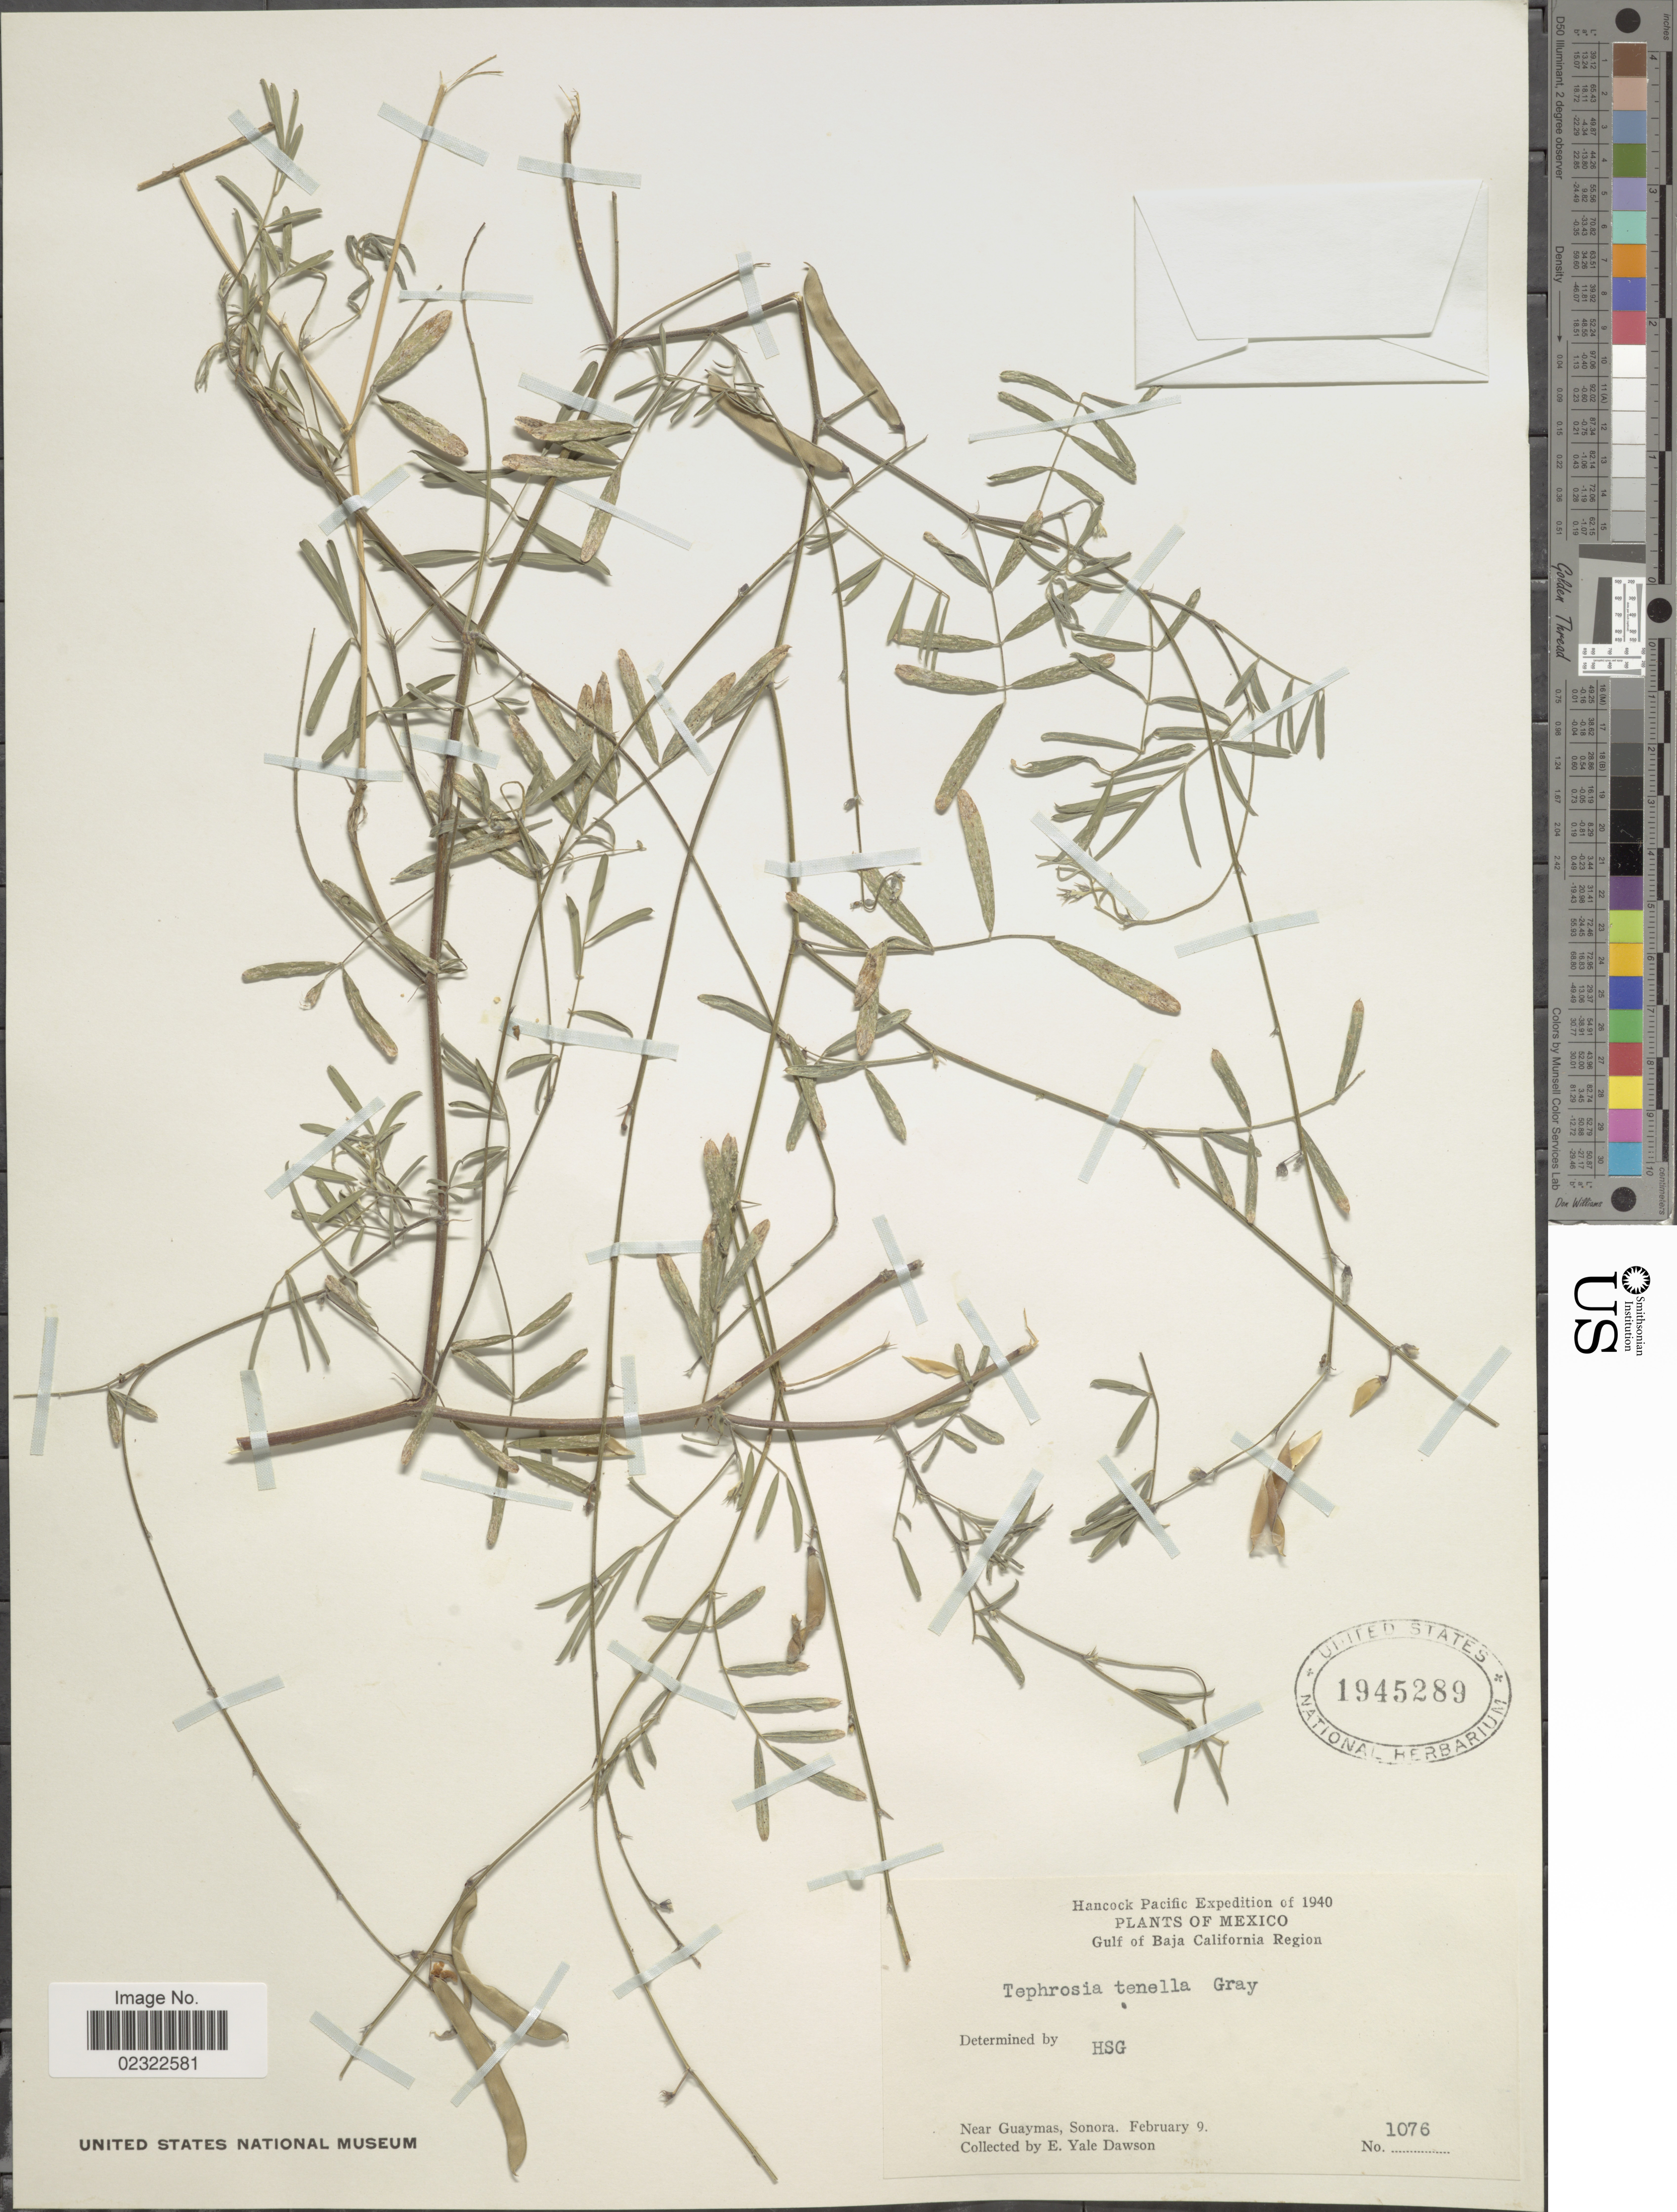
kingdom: Plantae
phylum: Tracheophyta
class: Magnoliopsida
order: Fabales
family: Fabaceae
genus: Tephrosia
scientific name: Tephrosia tenella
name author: A. Gray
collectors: N. Yensen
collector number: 1076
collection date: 1940-02-09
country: Mexico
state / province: Sonora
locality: Gulf of Mexico, Gulf of Baja California Region, near Guaymas, Sonora.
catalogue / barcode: US 1945289